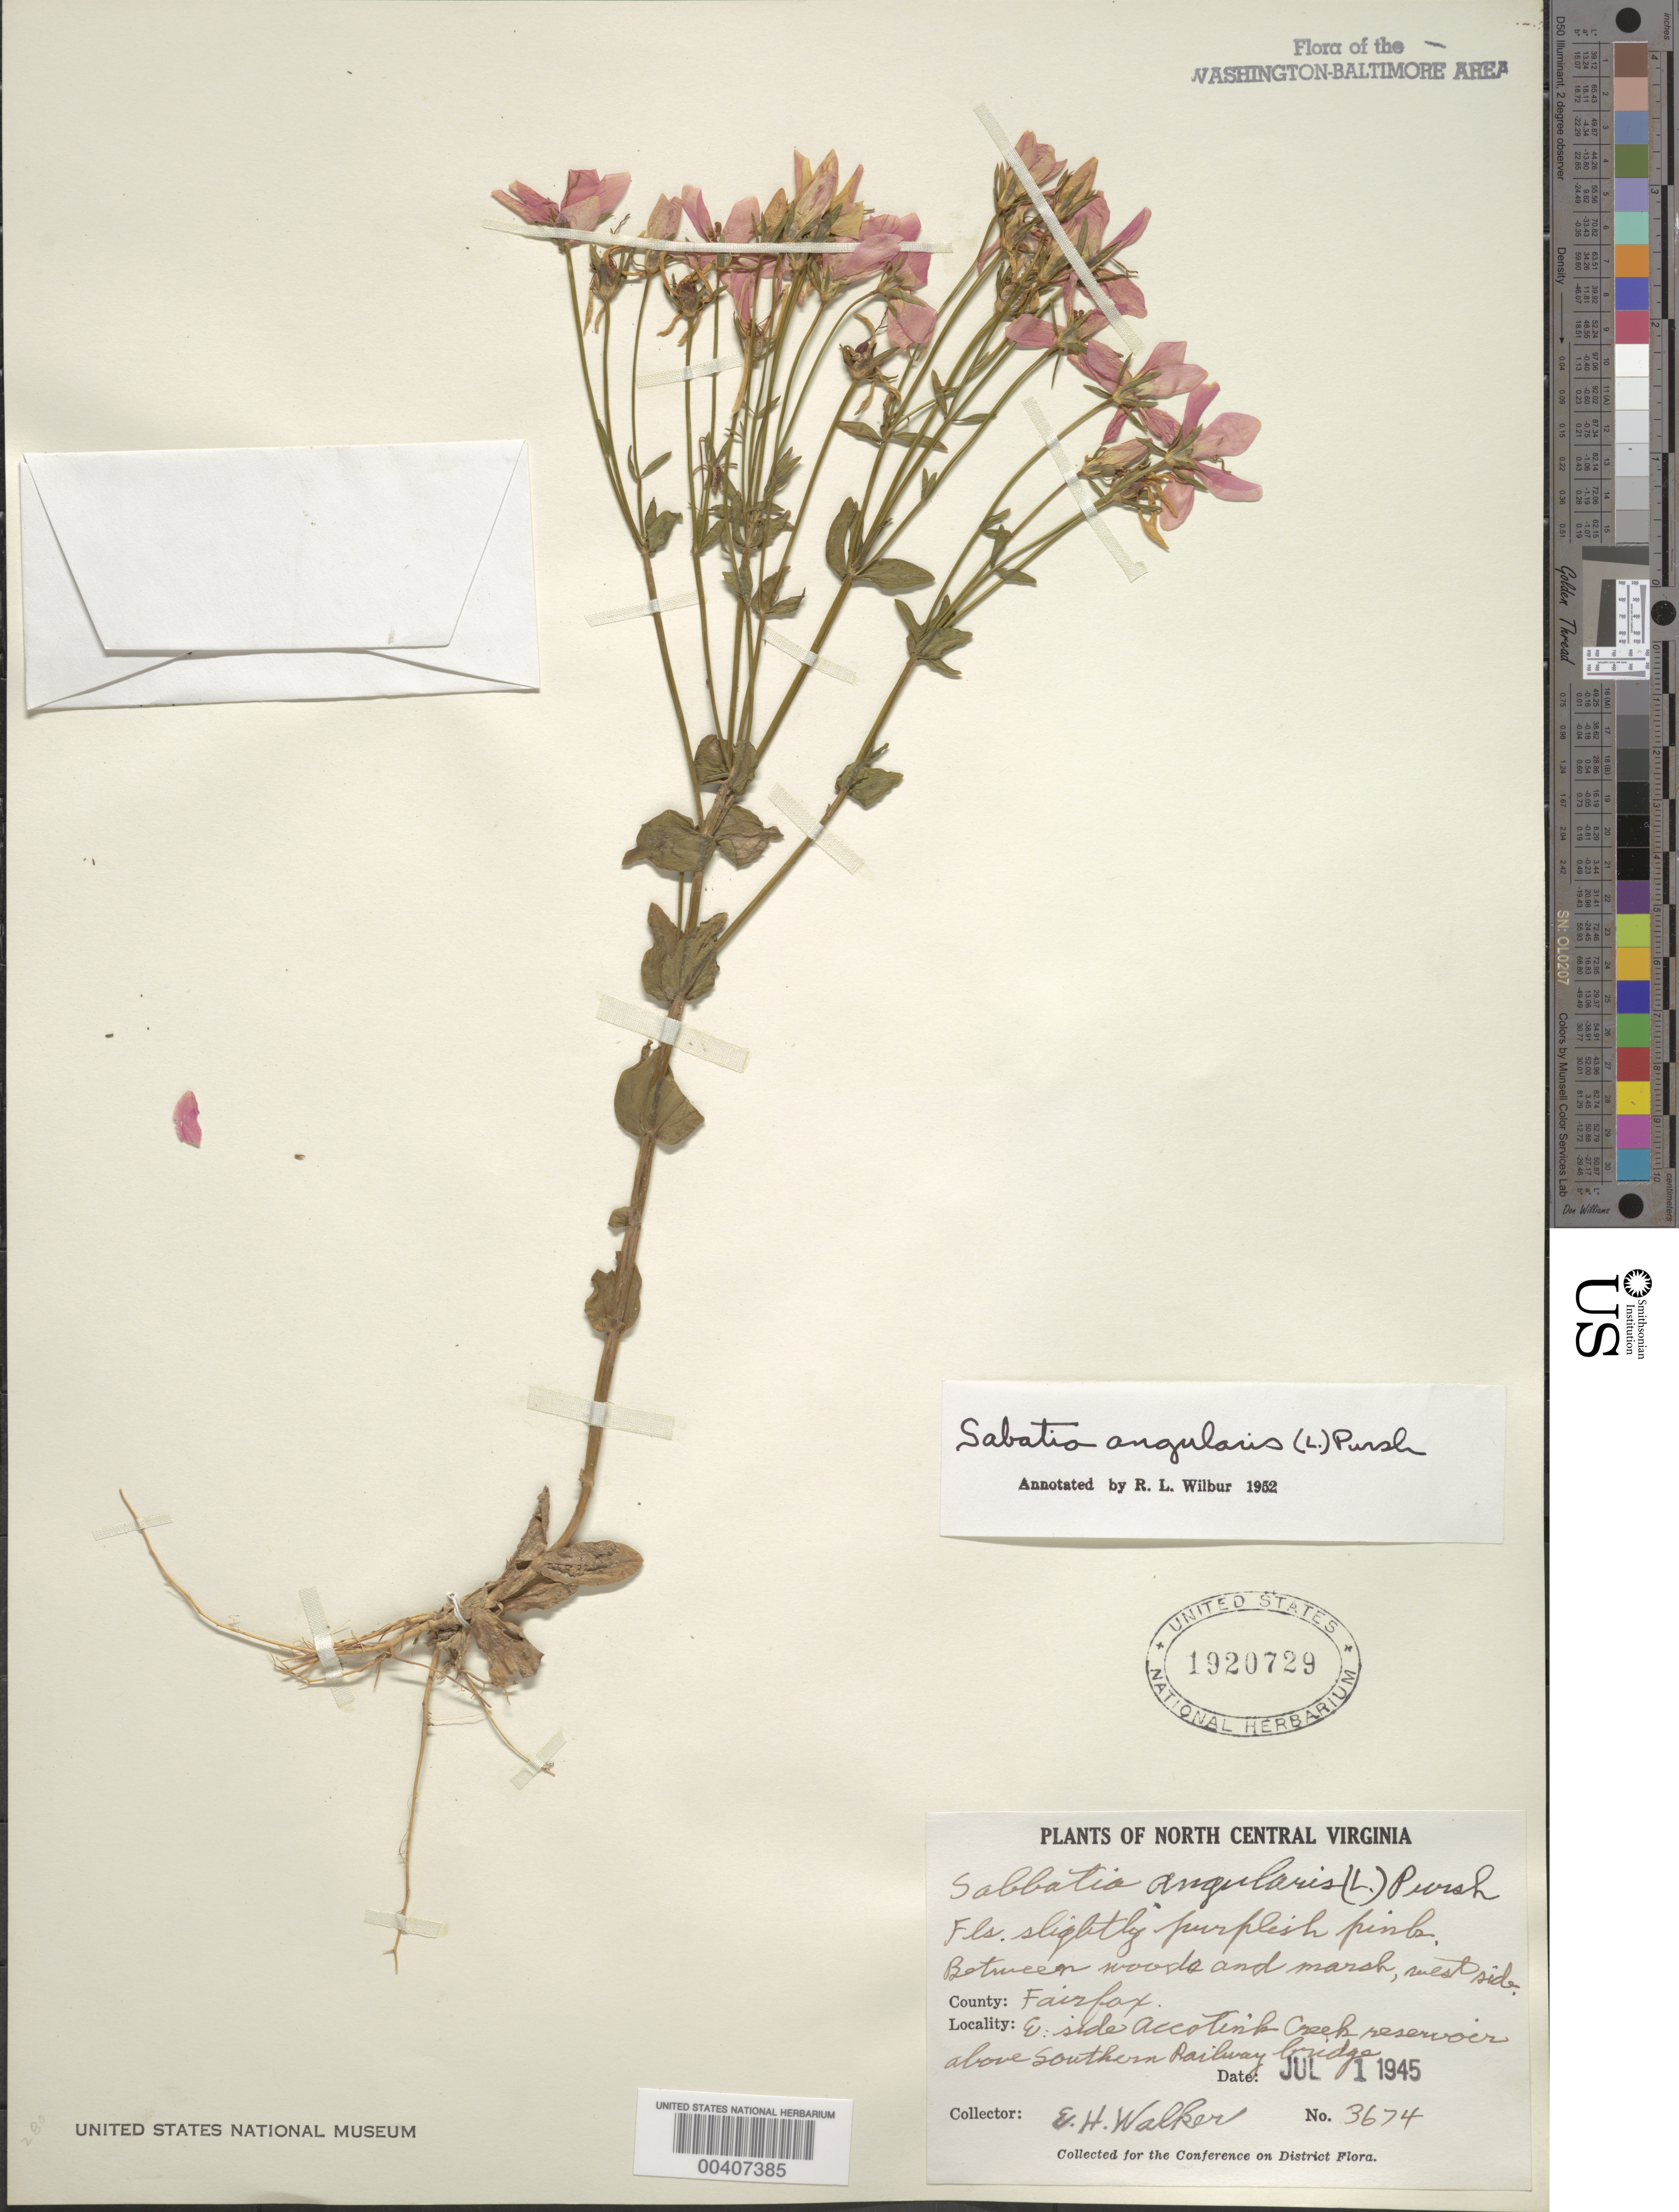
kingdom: Plantae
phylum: Tracheophyta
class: Magnoliopsida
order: Gentianales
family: Gentianaceae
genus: Sabatia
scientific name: Sabatia angularis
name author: (L.) Pursh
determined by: Wilbur, R. L.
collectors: E. H. Walker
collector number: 3674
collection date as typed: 01 Jul 1945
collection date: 1945-07-01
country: United States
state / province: Virginia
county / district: Fairfax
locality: E side Accotink Creek Reservoir above Southern Railway Bridge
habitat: Between woods and marsh, w side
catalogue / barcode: US 1920729